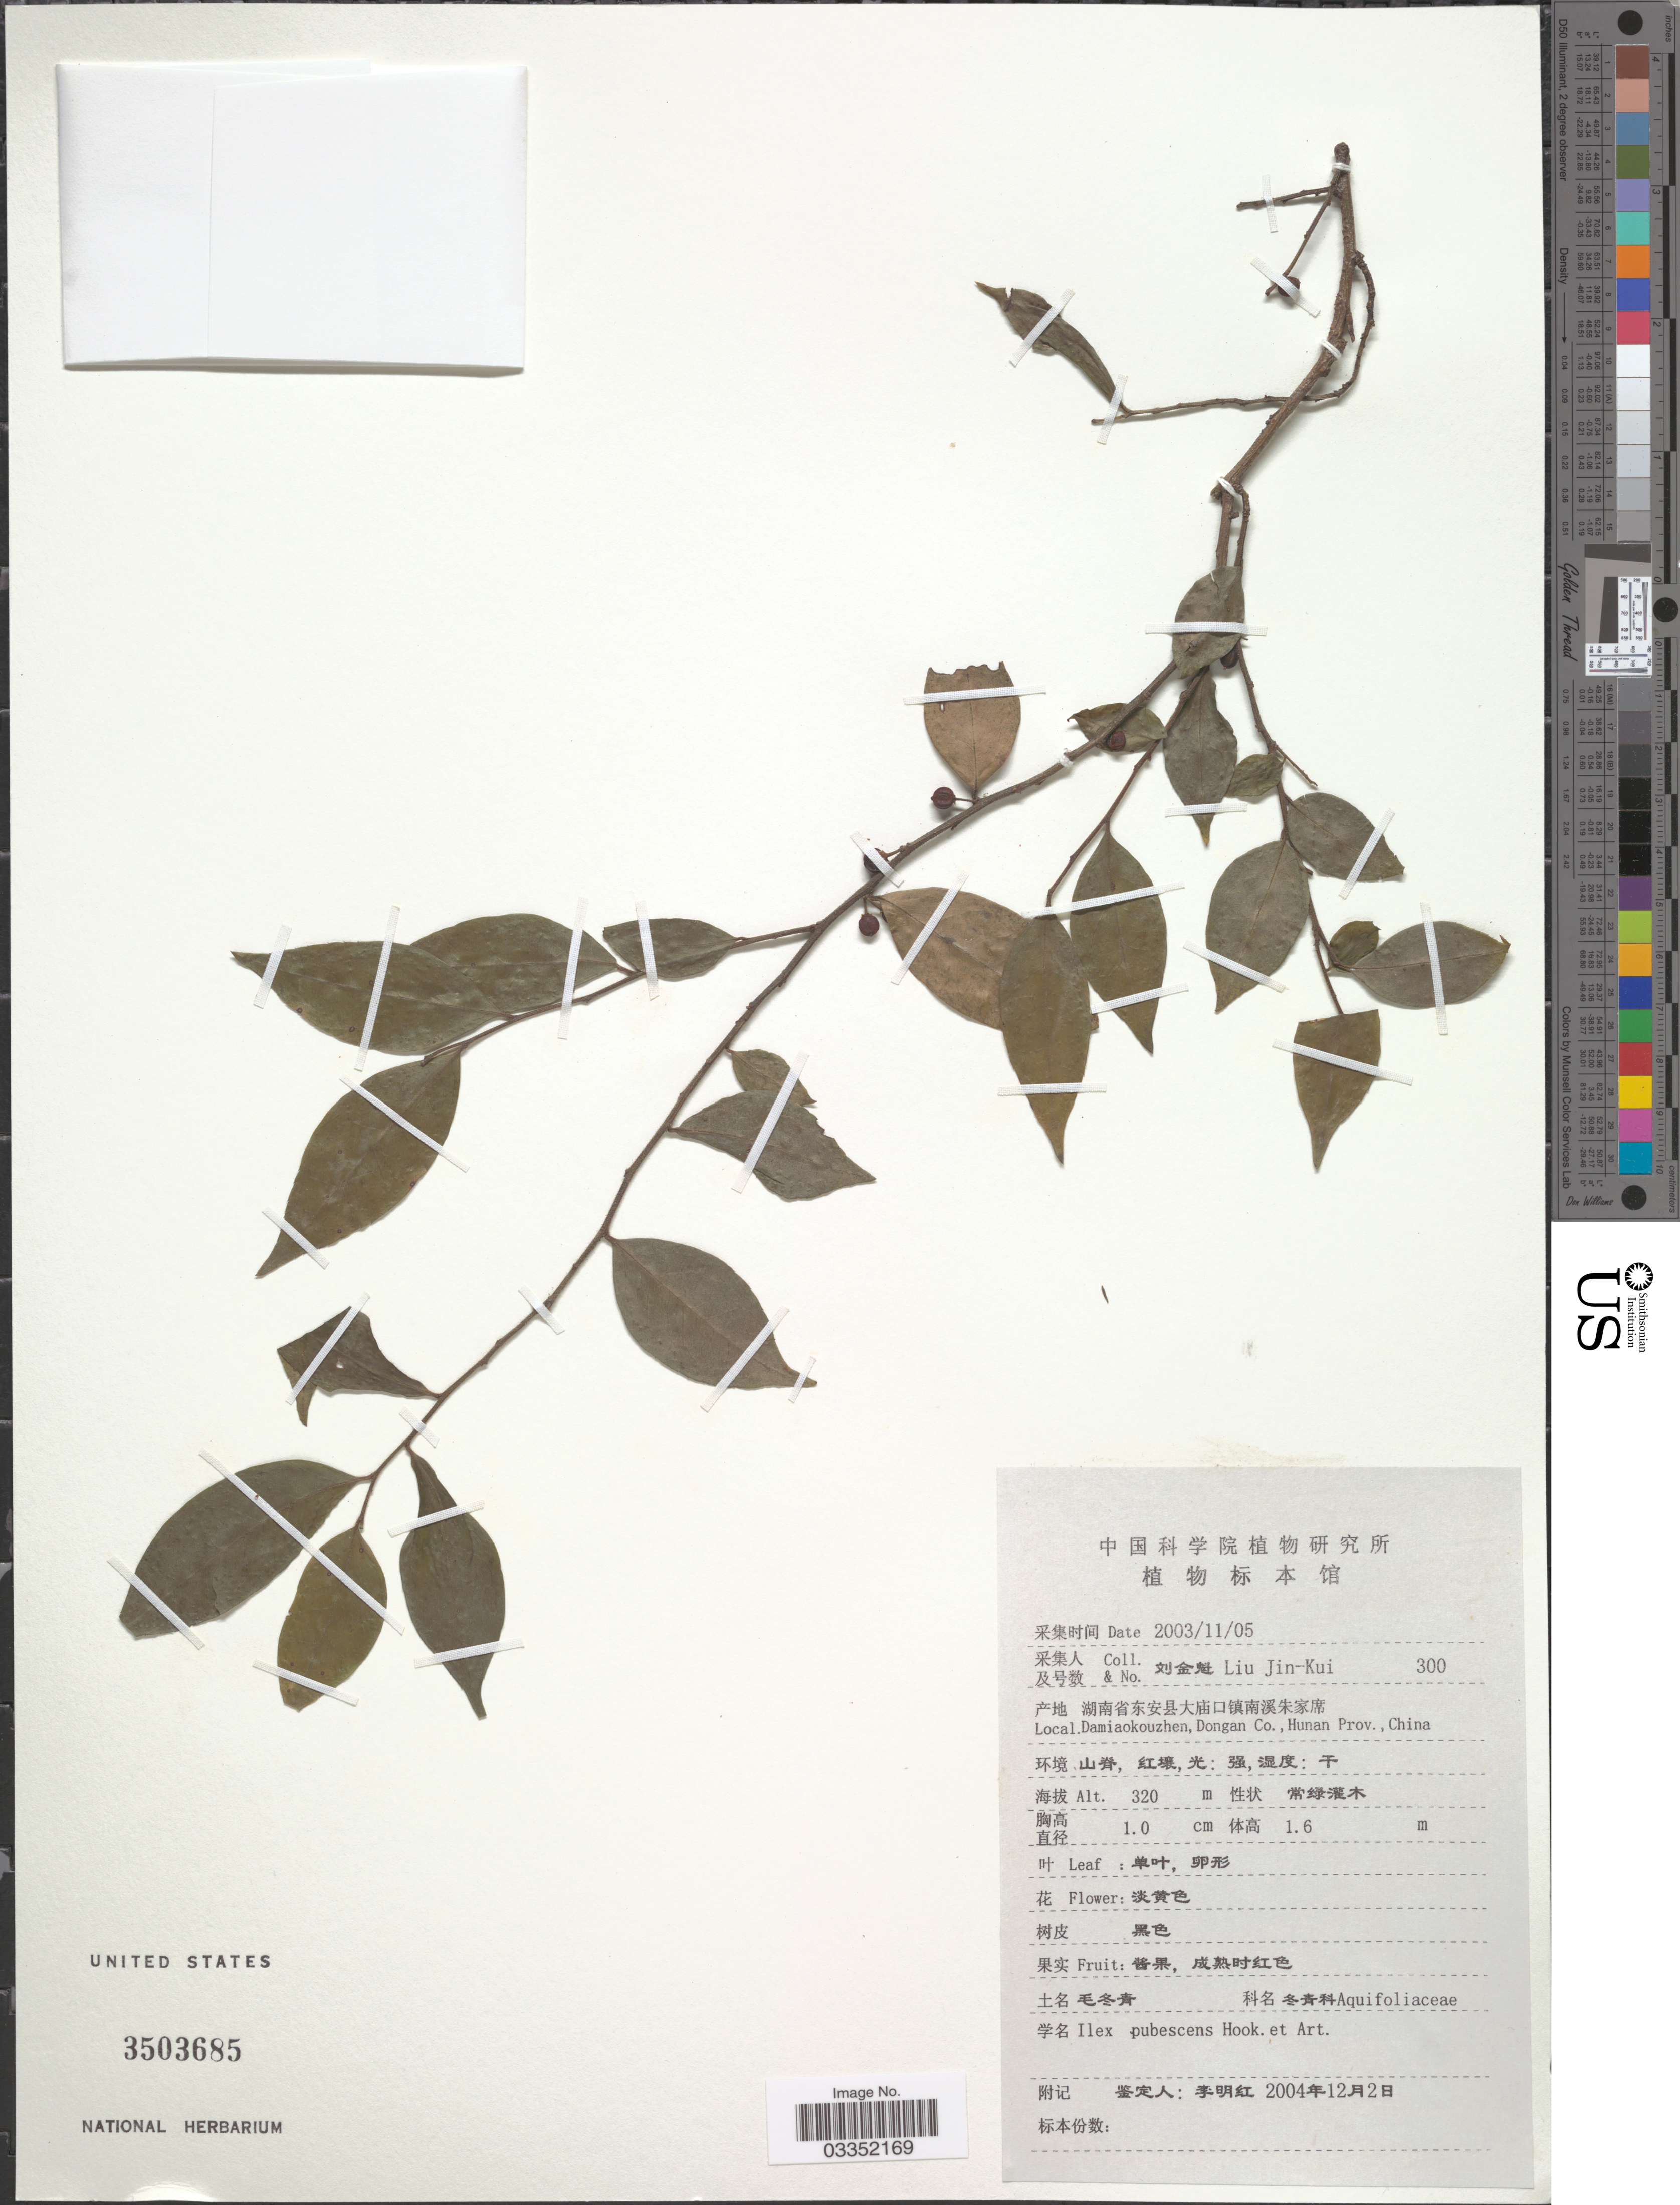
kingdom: Plantae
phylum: Tracheophyta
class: Magnoliopsida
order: Aquifoliales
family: Aquifoliaceae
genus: Ilex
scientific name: Ilex pubescens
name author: Hook. & Arn.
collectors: Liu Jin-Kui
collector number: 300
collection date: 2003-11-05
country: China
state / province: Hunan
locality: Damiaokouzhen, Dongan Co.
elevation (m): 320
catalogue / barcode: US 3503685